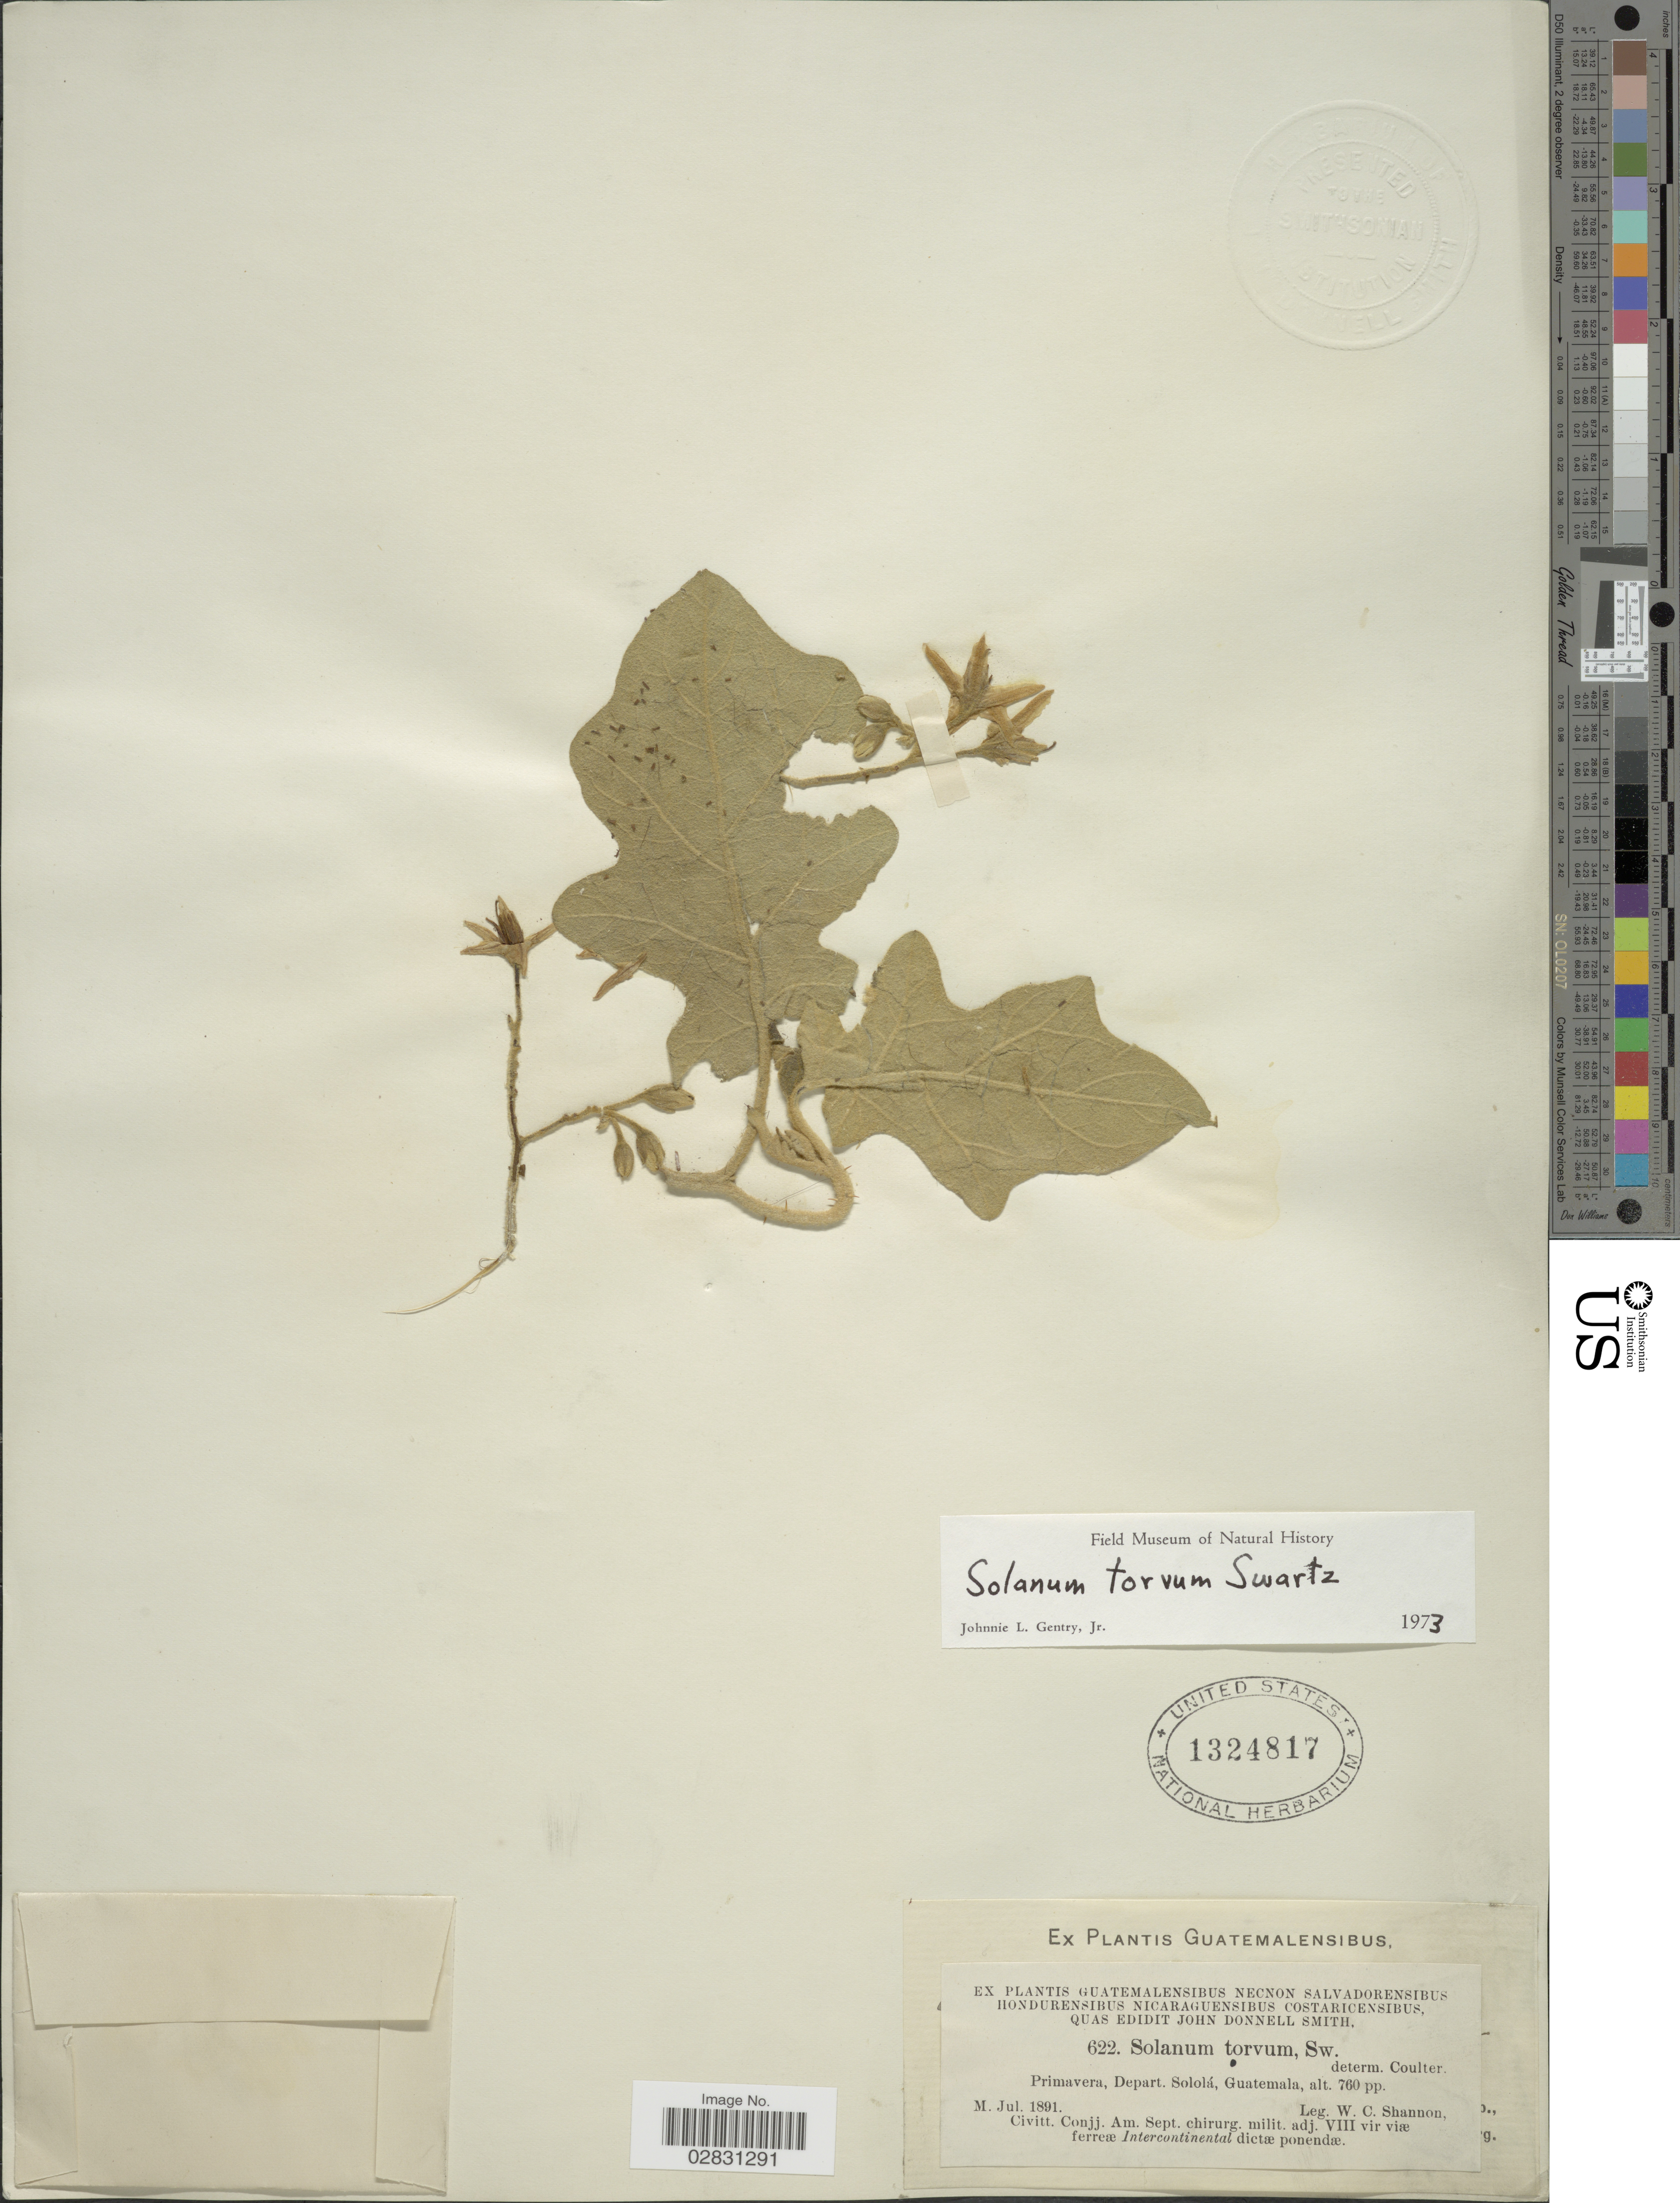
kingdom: Plantae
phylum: Tracheophyta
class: Magnoliopsida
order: Solanales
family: Solanaceae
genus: Solanum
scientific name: Solanum torvum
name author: Sw.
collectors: W. C. Shannon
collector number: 622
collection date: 1891-07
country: Guatemala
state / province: Sololá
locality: Primavera, Depart. Sololá.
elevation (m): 232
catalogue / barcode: US 1324817